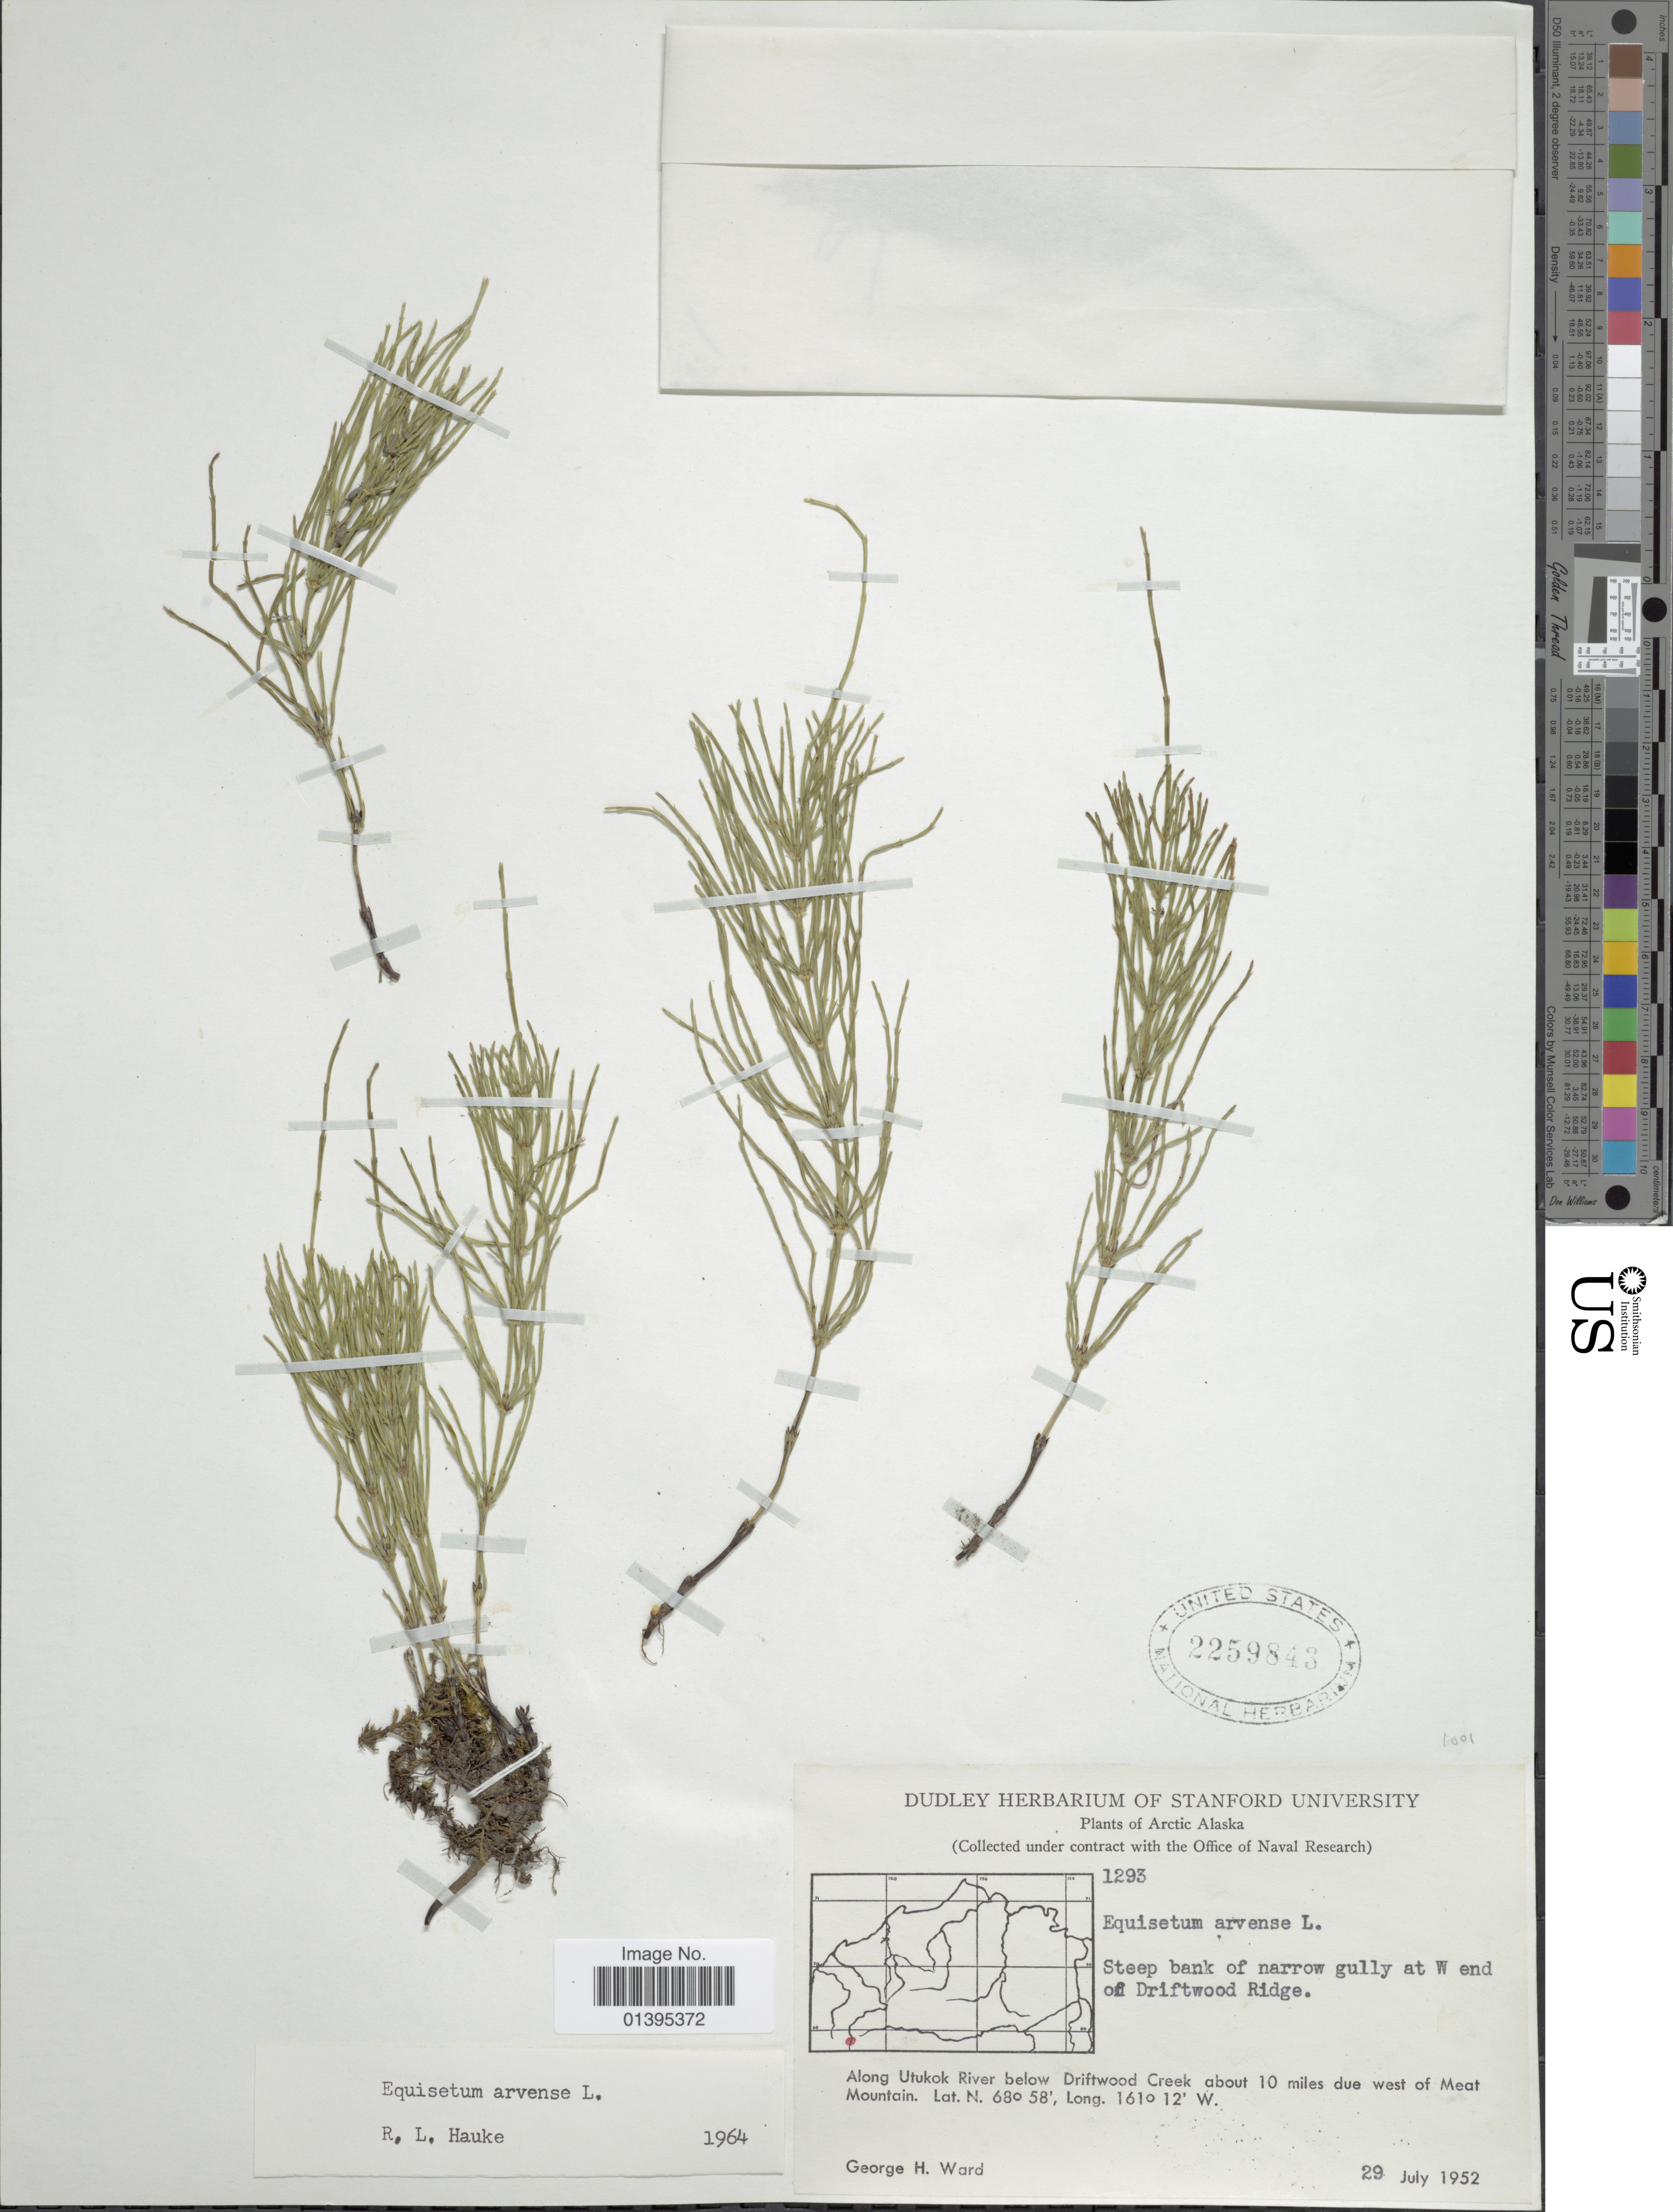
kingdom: Plantae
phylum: Tracheophyta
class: Polypodiopsida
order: Equisetales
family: Equisetaceae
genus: Equisetum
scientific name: Equisetum arvense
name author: L.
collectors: G. H. Ward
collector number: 1293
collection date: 1952-07-29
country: United States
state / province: Alaska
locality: Arctic Alaska, steep bank of narrow gully at W end of Driftwood Ridge, Along Utukok River below Driftwood Creek about 10 miles due west of Meat Mountain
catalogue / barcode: US 2259843